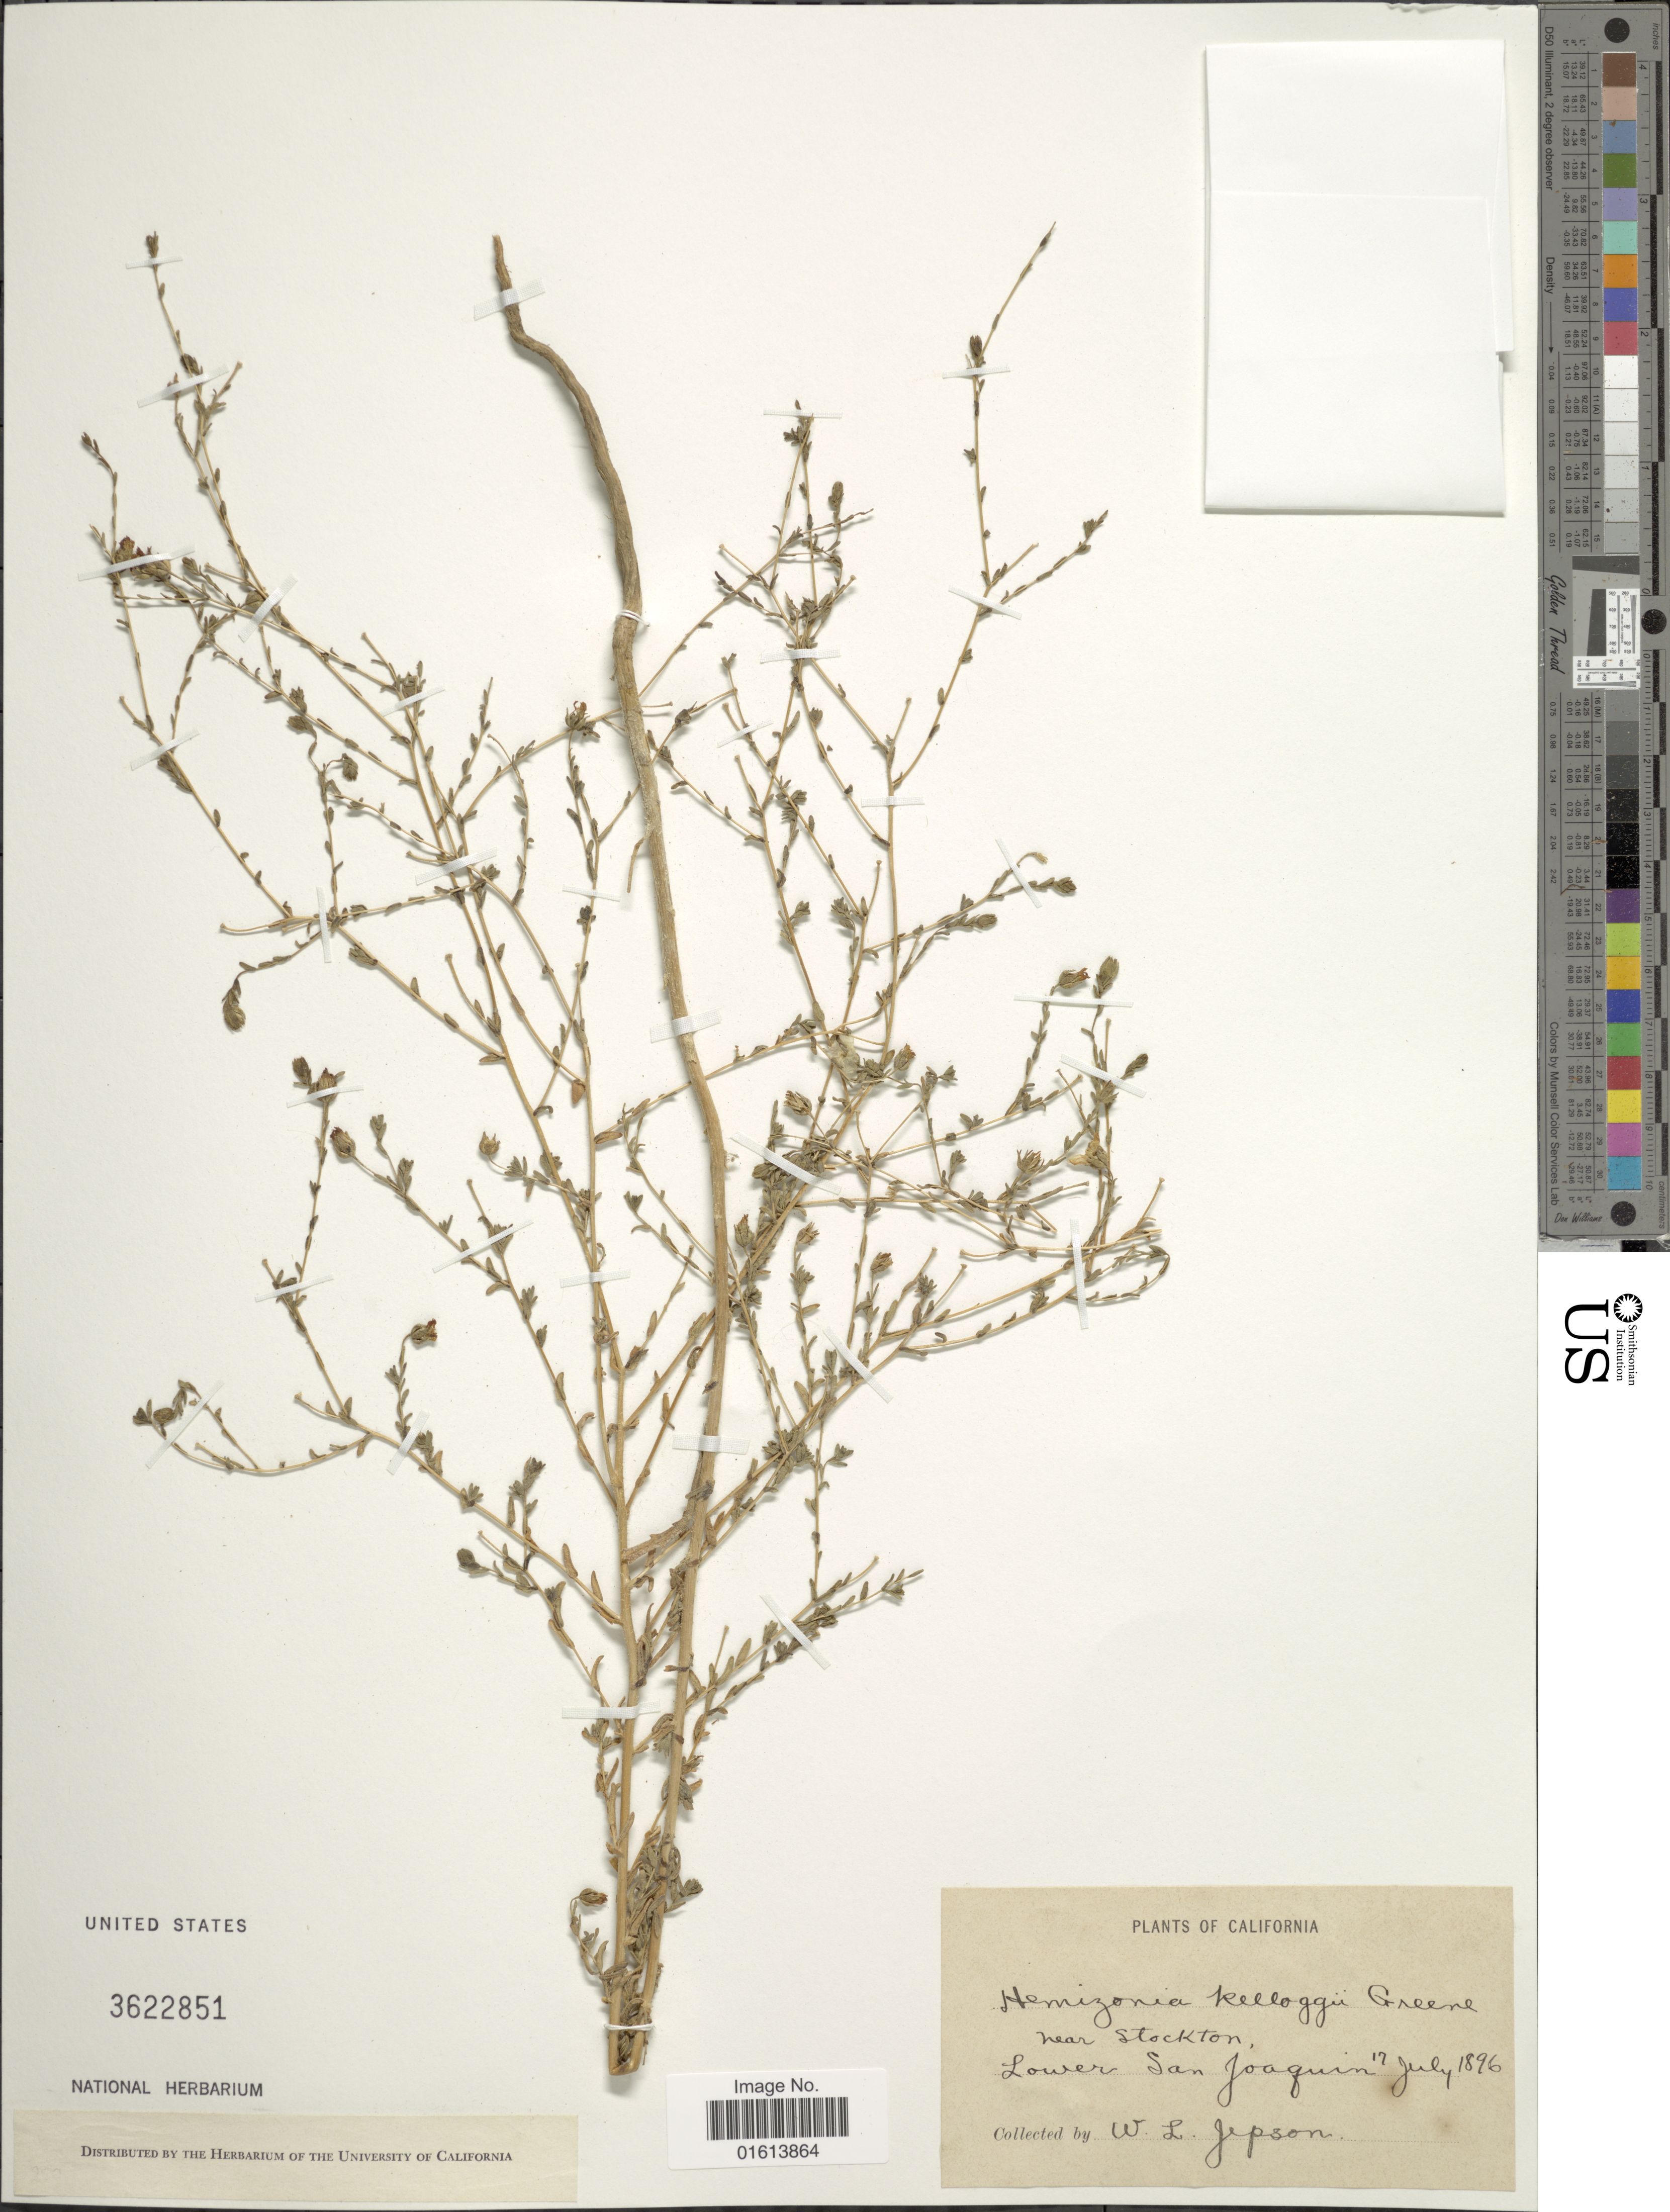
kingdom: Plantae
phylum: Tracheophyta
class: Magnoliopsida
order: Asterales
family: Asteraceae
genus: Deinandra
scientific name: Deinandra increscens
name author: (H.M. Hall ex D.D. Keck) B.G. Baldwin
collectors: W. L. Jepson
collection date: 1896-07-17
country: United States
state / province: California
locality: California. Lower San Joaquin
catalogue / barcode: US 3622851